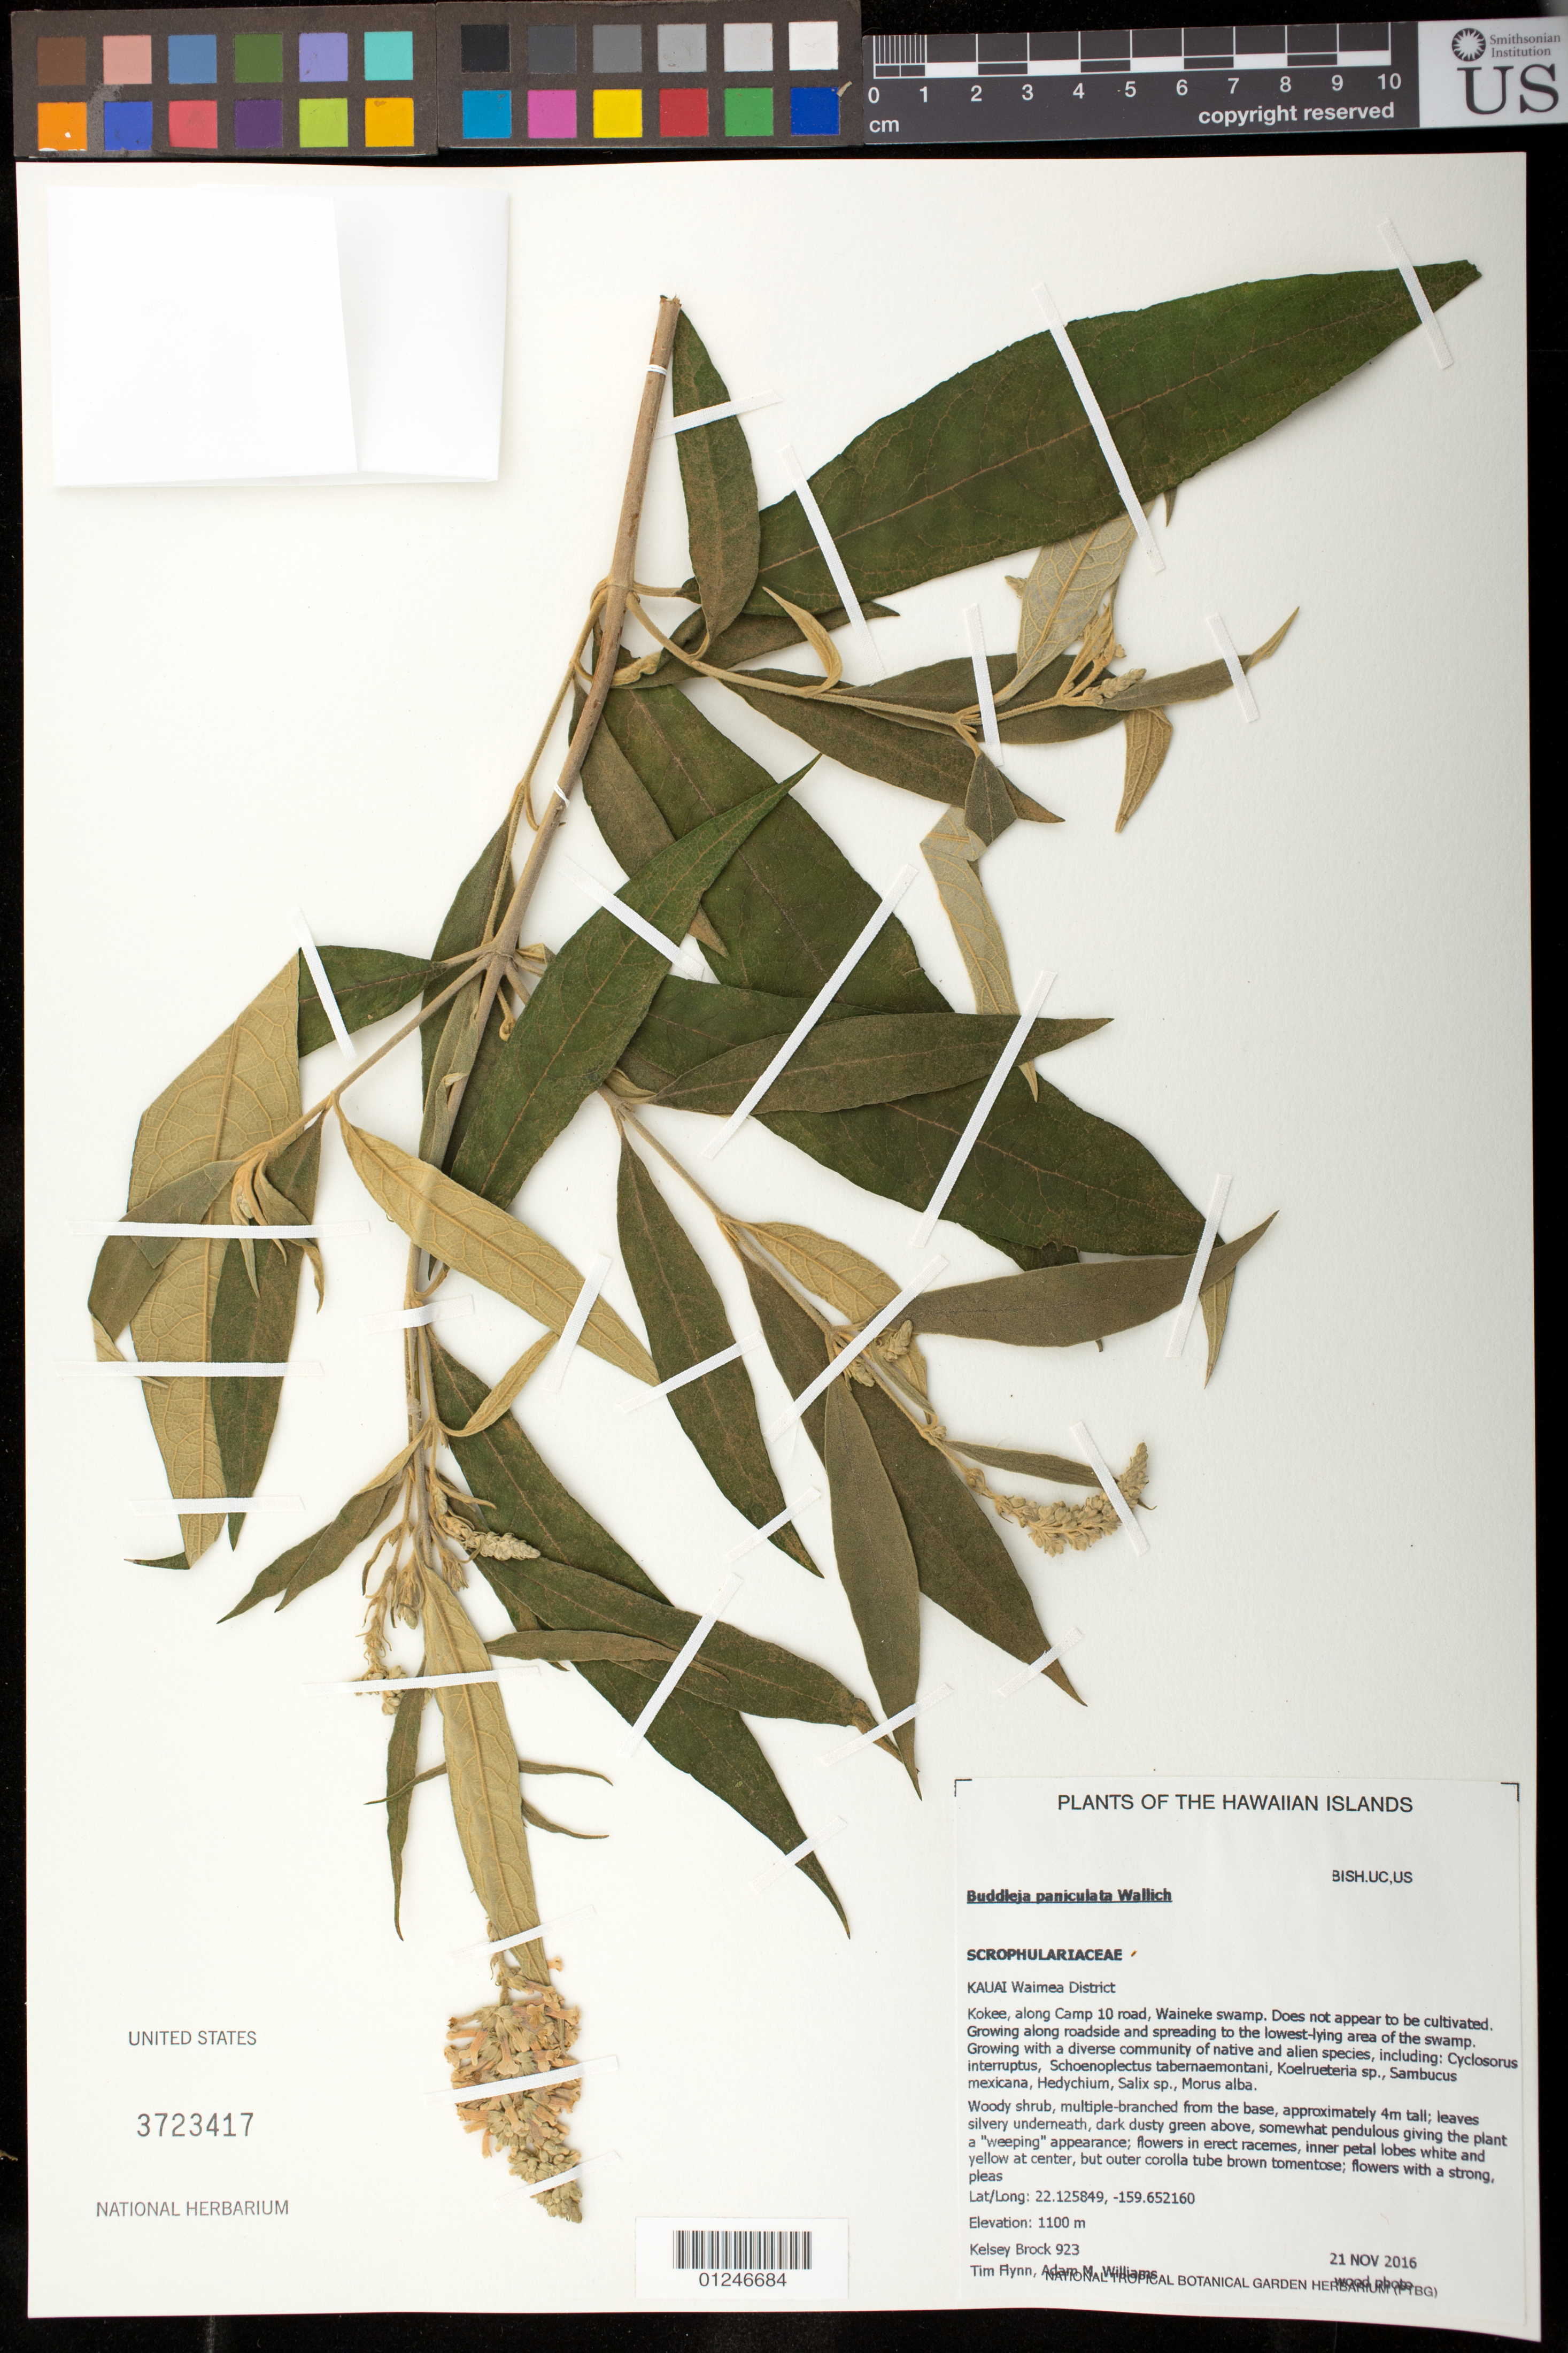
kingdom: Plantae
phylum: Tracheophyta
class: Magnoliopsida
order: Lamiales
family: Scrophulariaceae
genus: Buddleja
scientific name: Buddleja paniculata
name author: Wall.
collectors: K. Brock, T. W. Flynn & A. Williams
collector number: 923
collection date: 2016-11-21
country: United States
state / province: Hawaii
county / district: Kauai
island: Kaua'i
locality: Waimea District, Kokee, along Camp 10 road, Waineke swamp.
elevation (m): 1100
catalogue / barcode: US 3723417